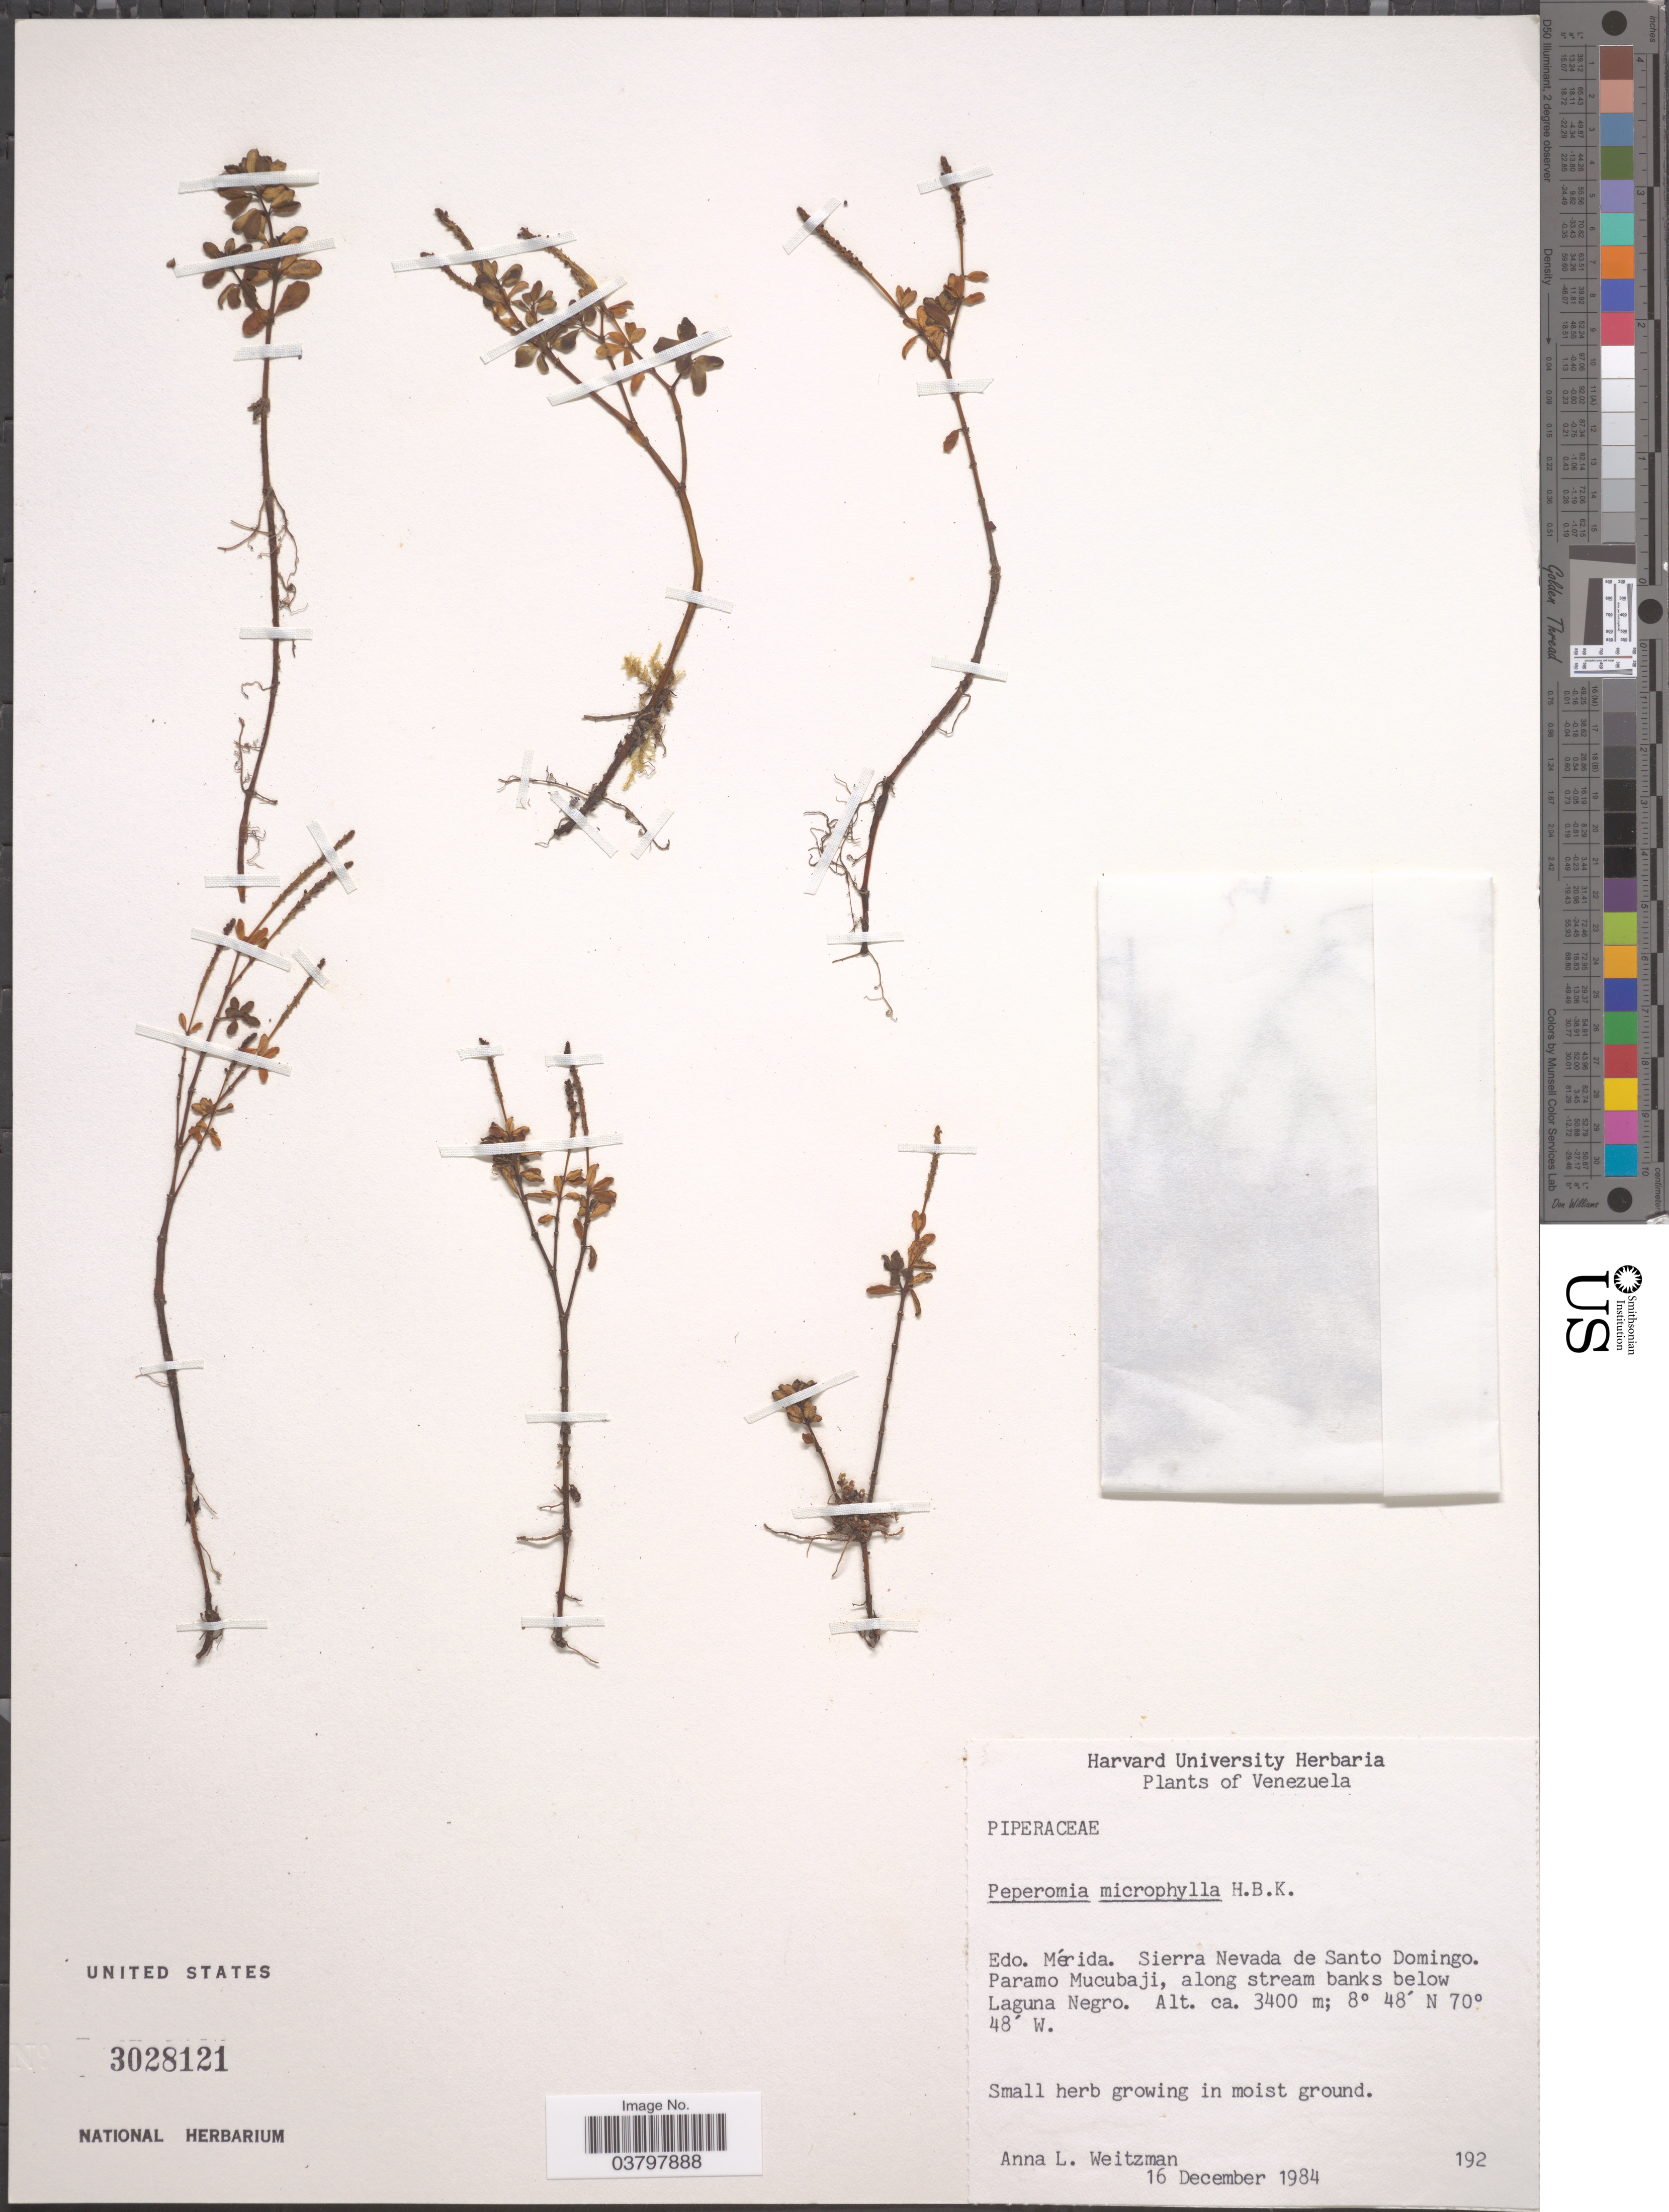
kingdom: Plantae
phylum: Tracheophyta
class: Magnoliopsida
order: Piperales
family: Piperaceae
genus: Peperomia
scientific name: Peperomia microphylla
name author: Kunth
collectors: A. L. Weitzman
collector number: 192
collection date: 1984-12-16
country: Venezuela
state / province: Merida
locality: Sierra Nevadade Santo Domingo. Paramo Mucubaji, along stream banks below Laguna Negro.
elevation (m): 3400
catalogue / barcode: US 3028121